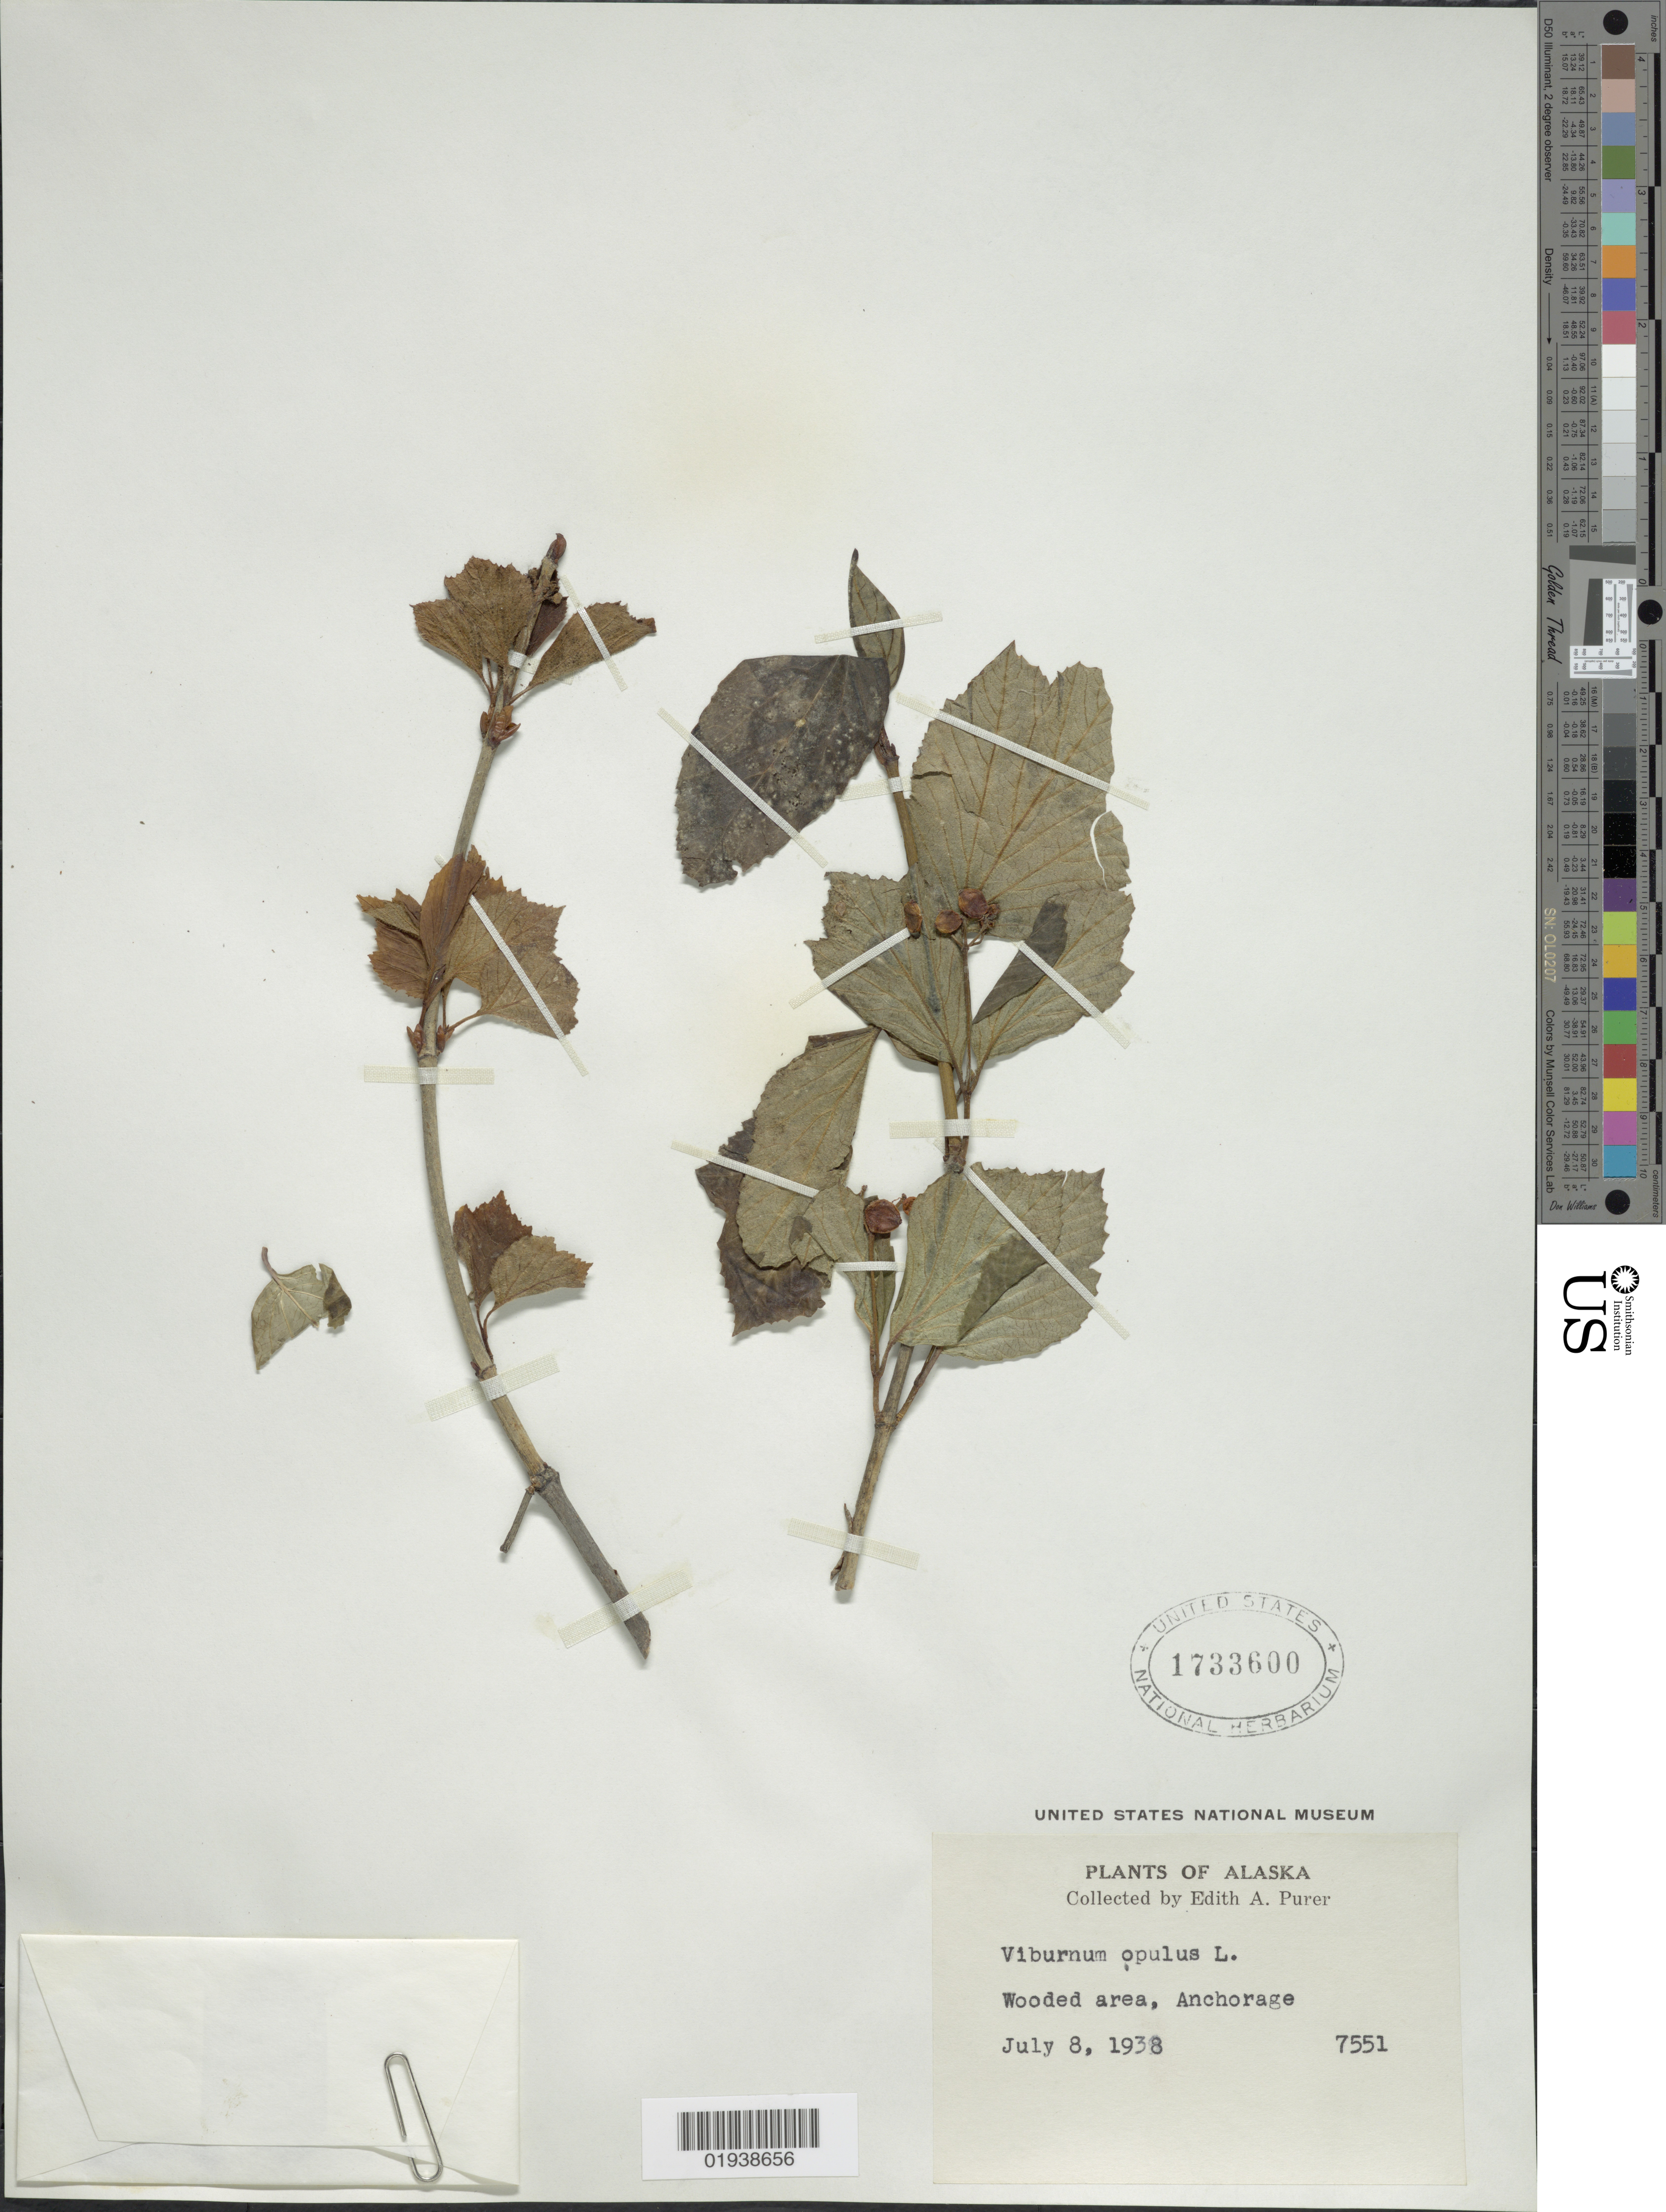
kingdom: Plantae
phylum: Tracheophyta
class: Magnoliopsida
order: Dipsacales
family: Viburnaceae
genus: Viburnum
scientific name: Viburnum edule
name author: (Michx.) Raf.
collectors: E. Purer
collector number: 7551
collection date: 1938-07-08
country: United States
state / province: Alaska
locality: Wooded area, Anchorage.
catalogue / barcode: US 1733600